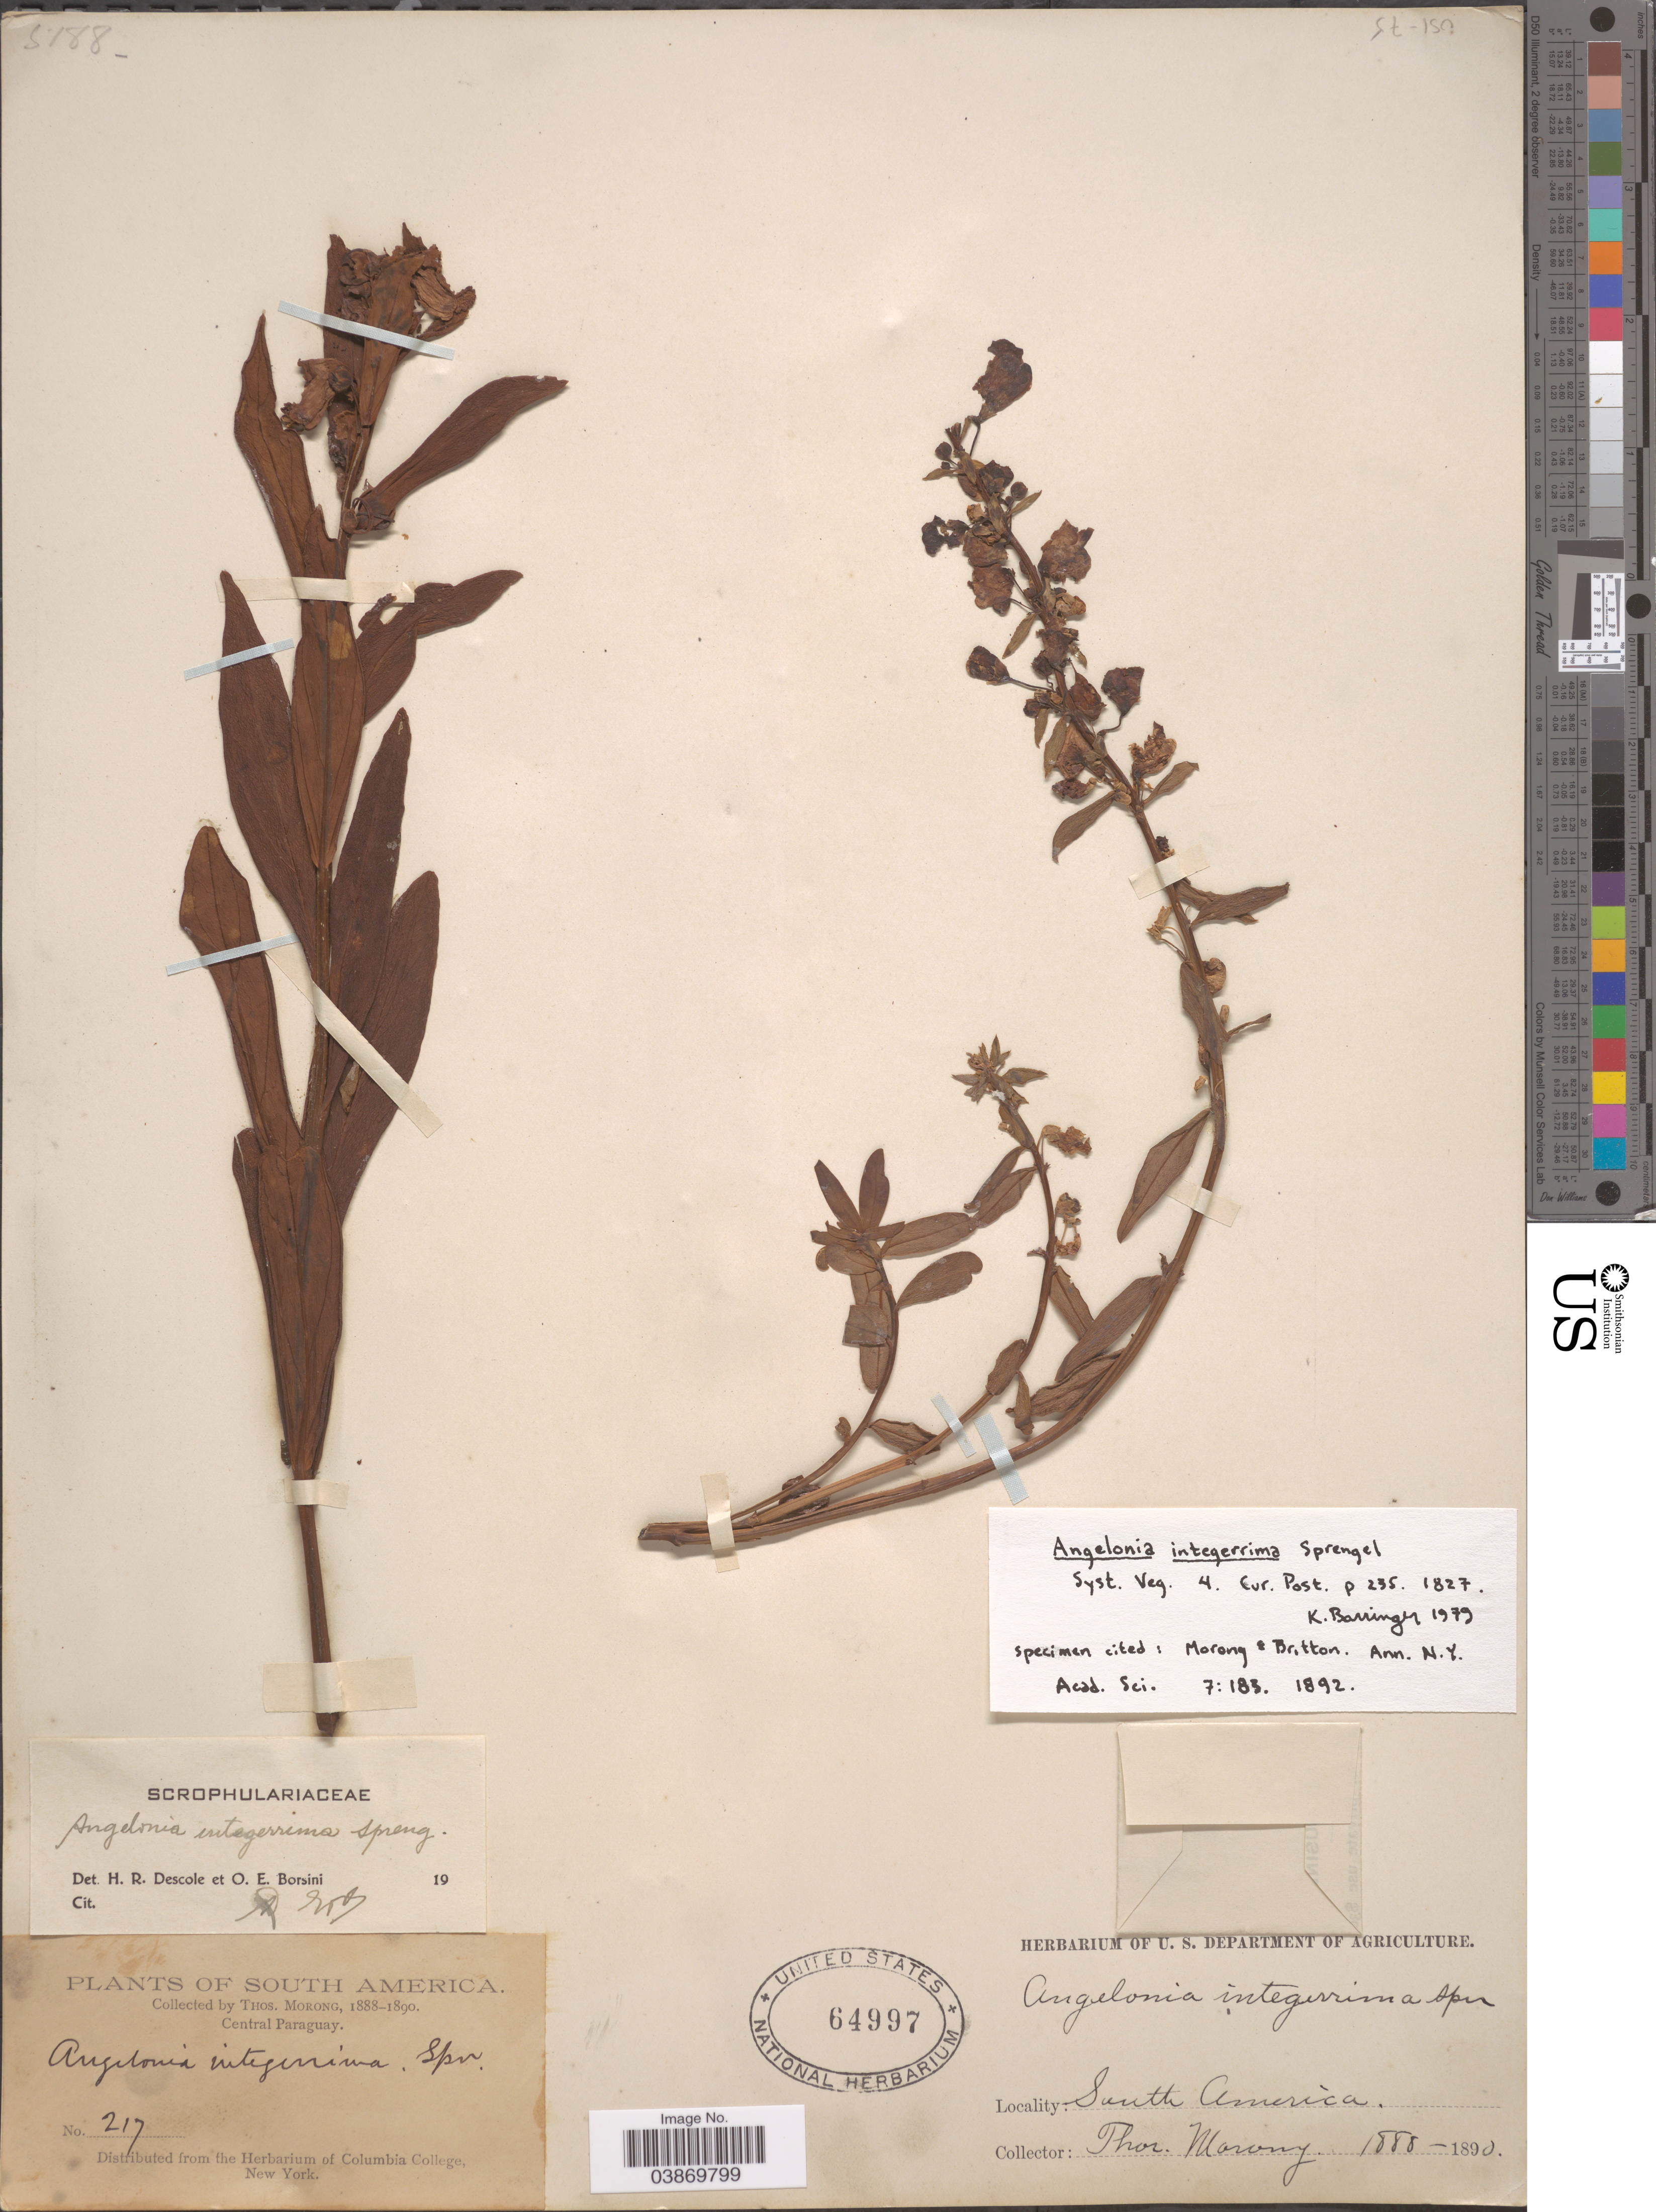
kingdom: Plantae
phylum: Tracheophyta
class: Magnoliopsida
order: Lamiales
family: Plantaginaceae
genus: Angelonia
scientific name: Angelonia integerrima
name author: Spreng.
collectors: ex herb. T. Morong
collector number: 217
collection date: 1888/1890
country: Paraguay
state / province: Central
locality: Central Paraguay.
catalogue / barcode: US 64997